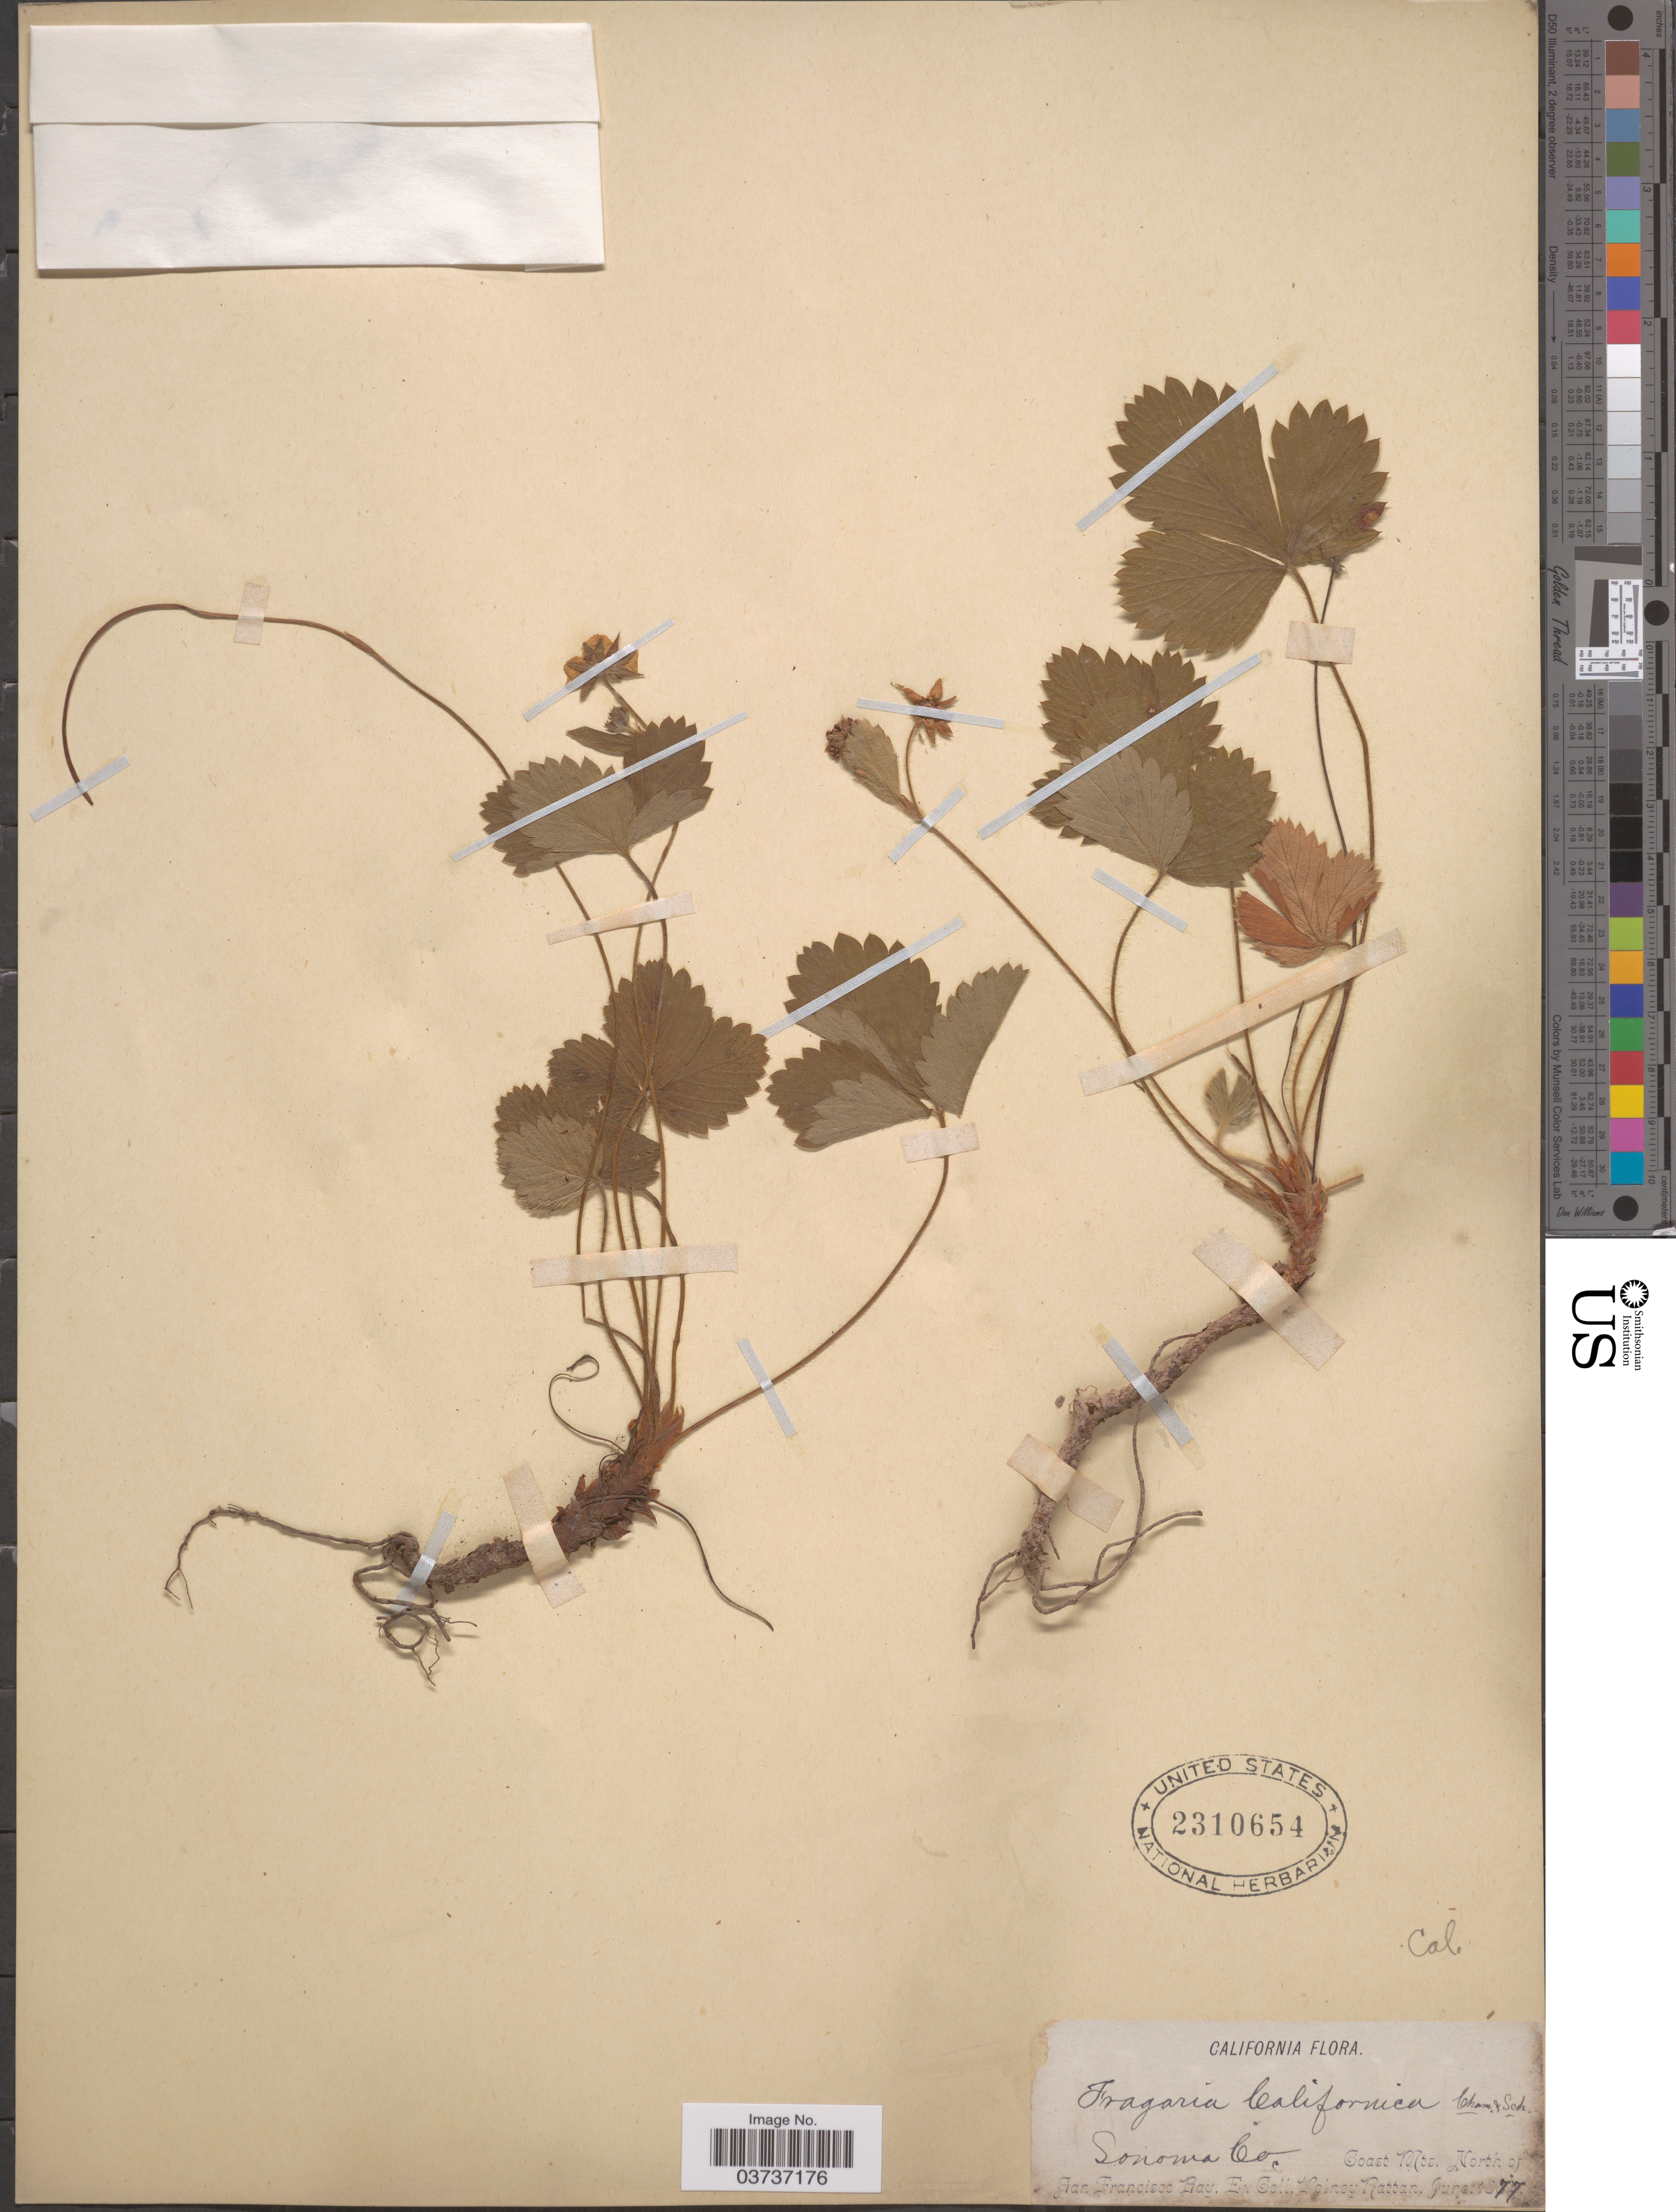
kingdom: Plantae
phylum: Tracheophyta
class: Magnoliopsida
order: Rosales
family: Rosaceae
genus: Fragaria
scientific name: Fragaria californica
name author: Cham. & Schltdl.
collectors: V. Rattan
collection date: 1877-06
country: United States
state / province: California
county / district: San Francisco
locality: Sonoma Co. Coast Mts. North of San Francisco Bay.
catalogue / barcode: US 2310654